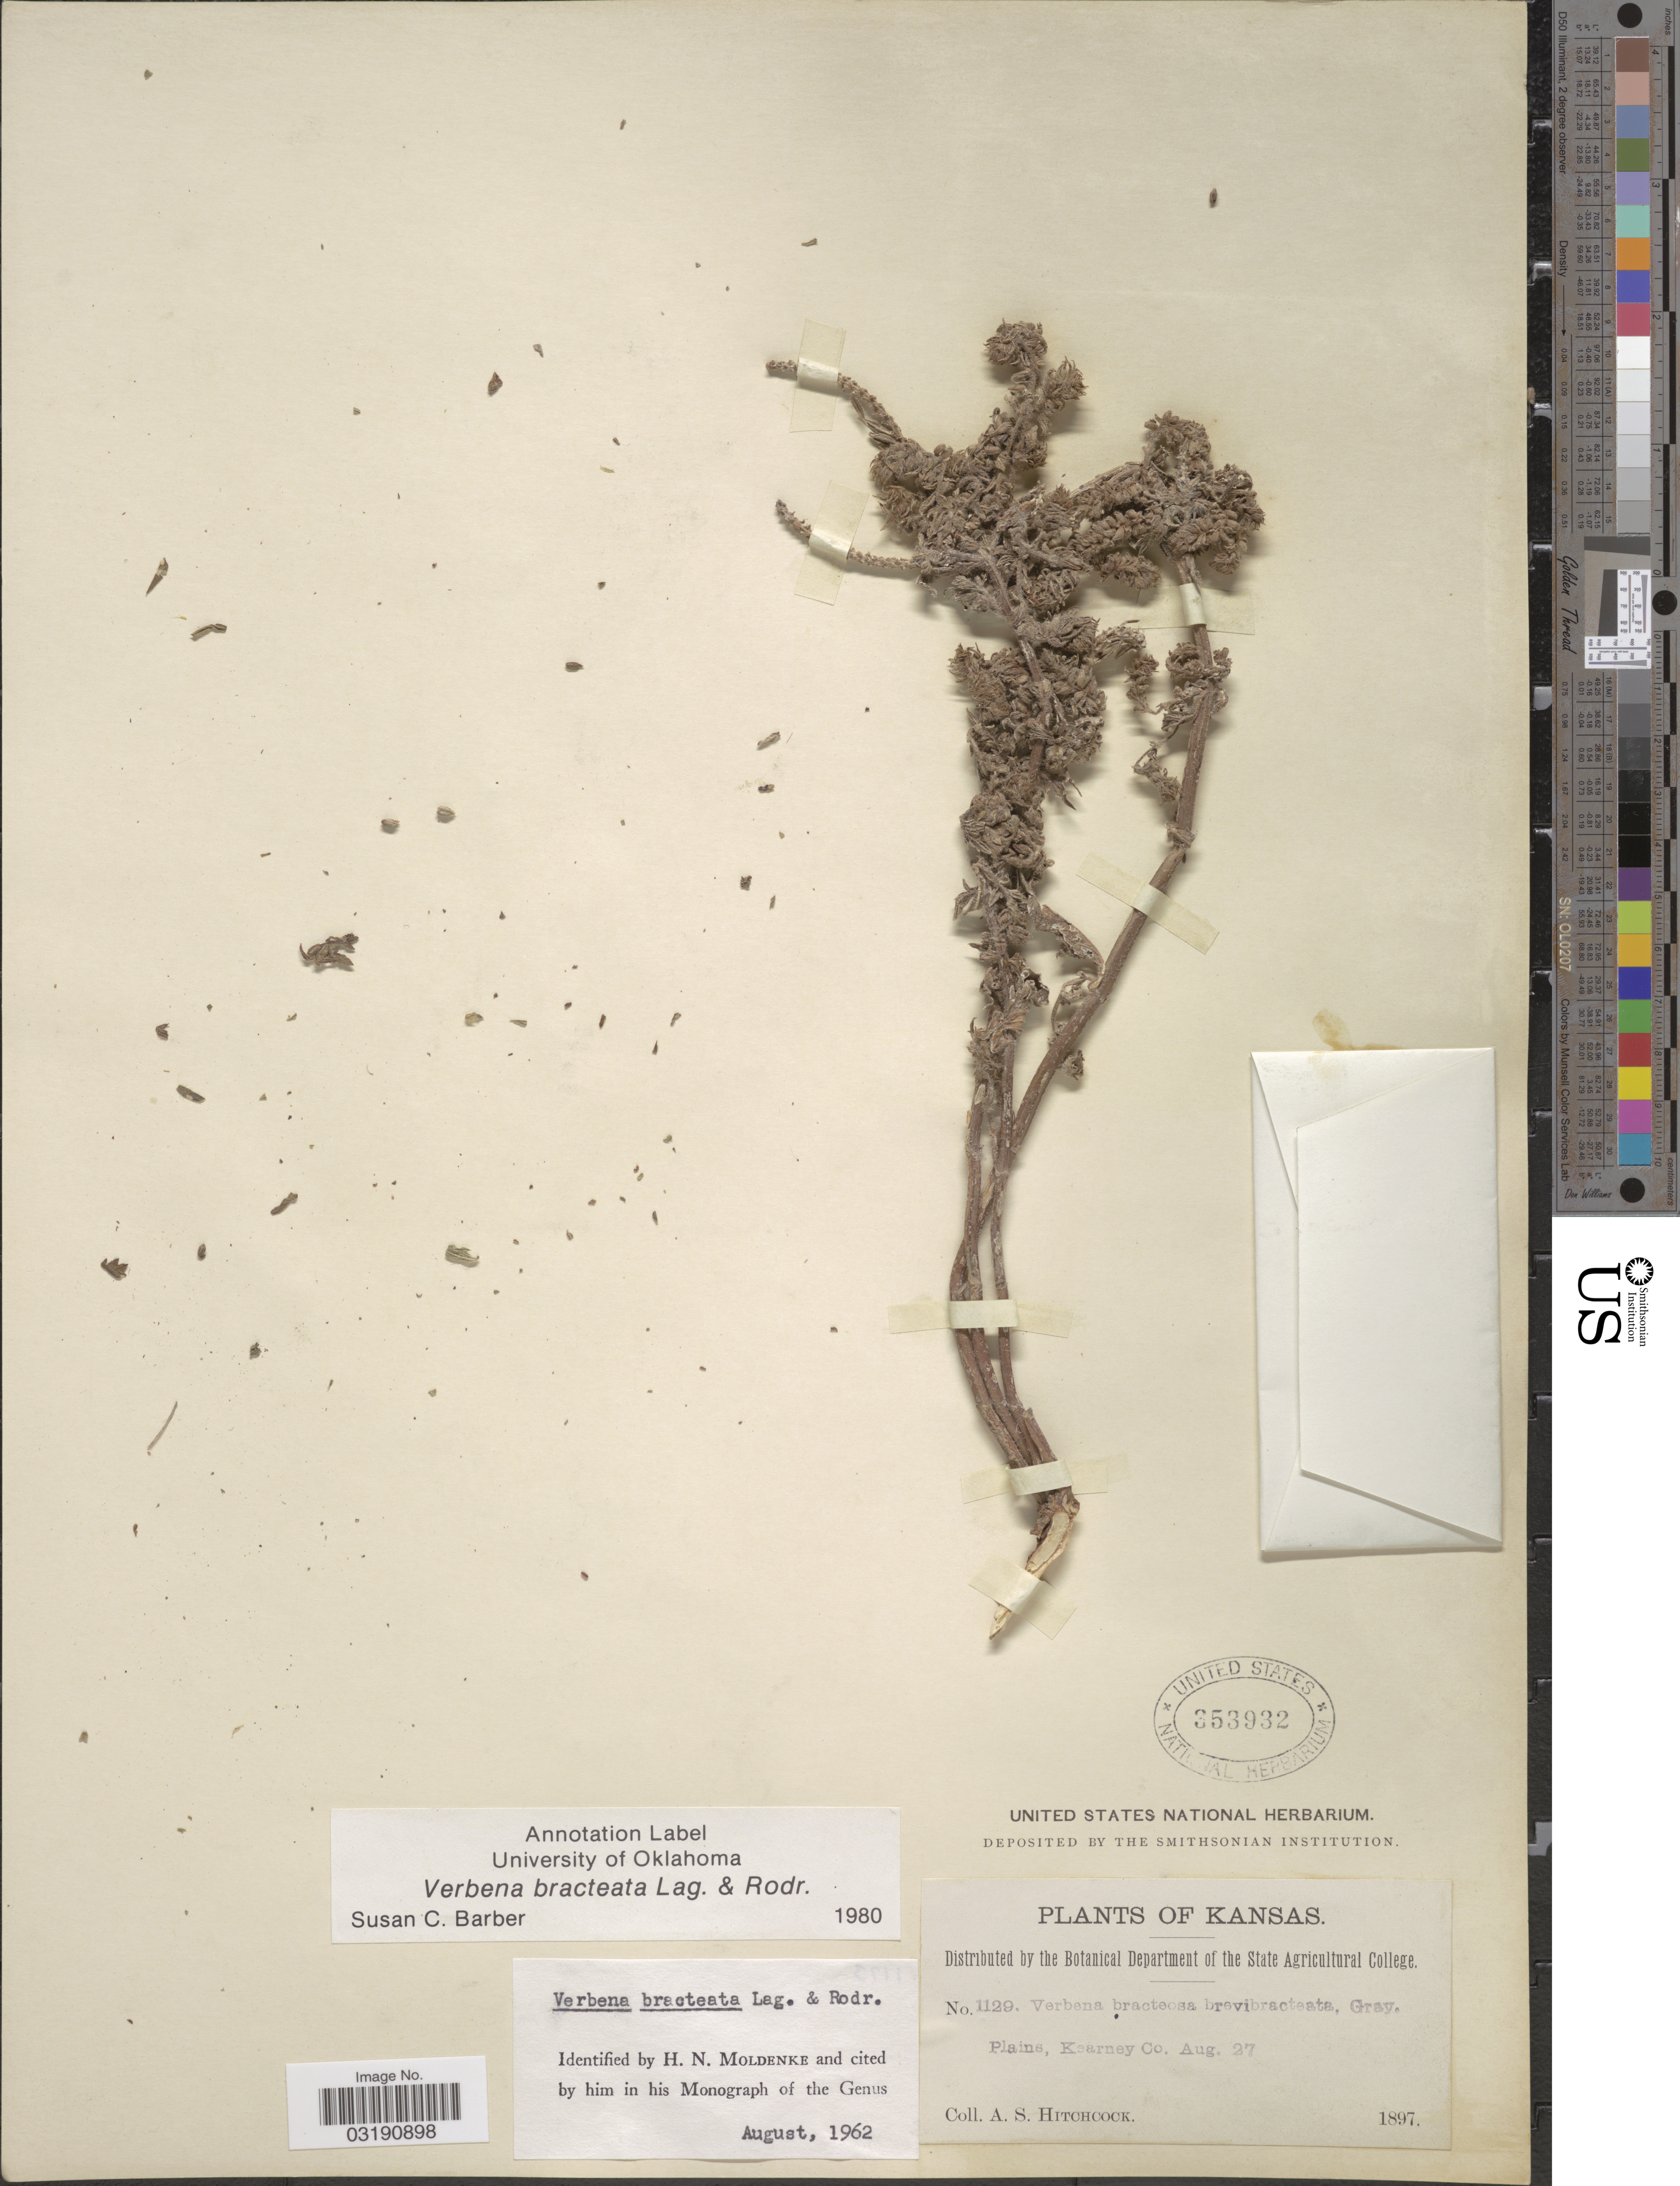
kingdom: Plantae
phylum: Tracheophyta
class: Magnoliopsida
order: Lamiales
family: Verbenaceae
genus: Verbena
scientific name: Verbena bracteata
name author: Cav. ex Lag. & Rodr.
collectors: A. S. Hitchcock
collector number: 1129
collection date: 1897-08-27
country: United States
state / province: Kansas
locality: Kearney Co.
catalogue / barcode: US 353932